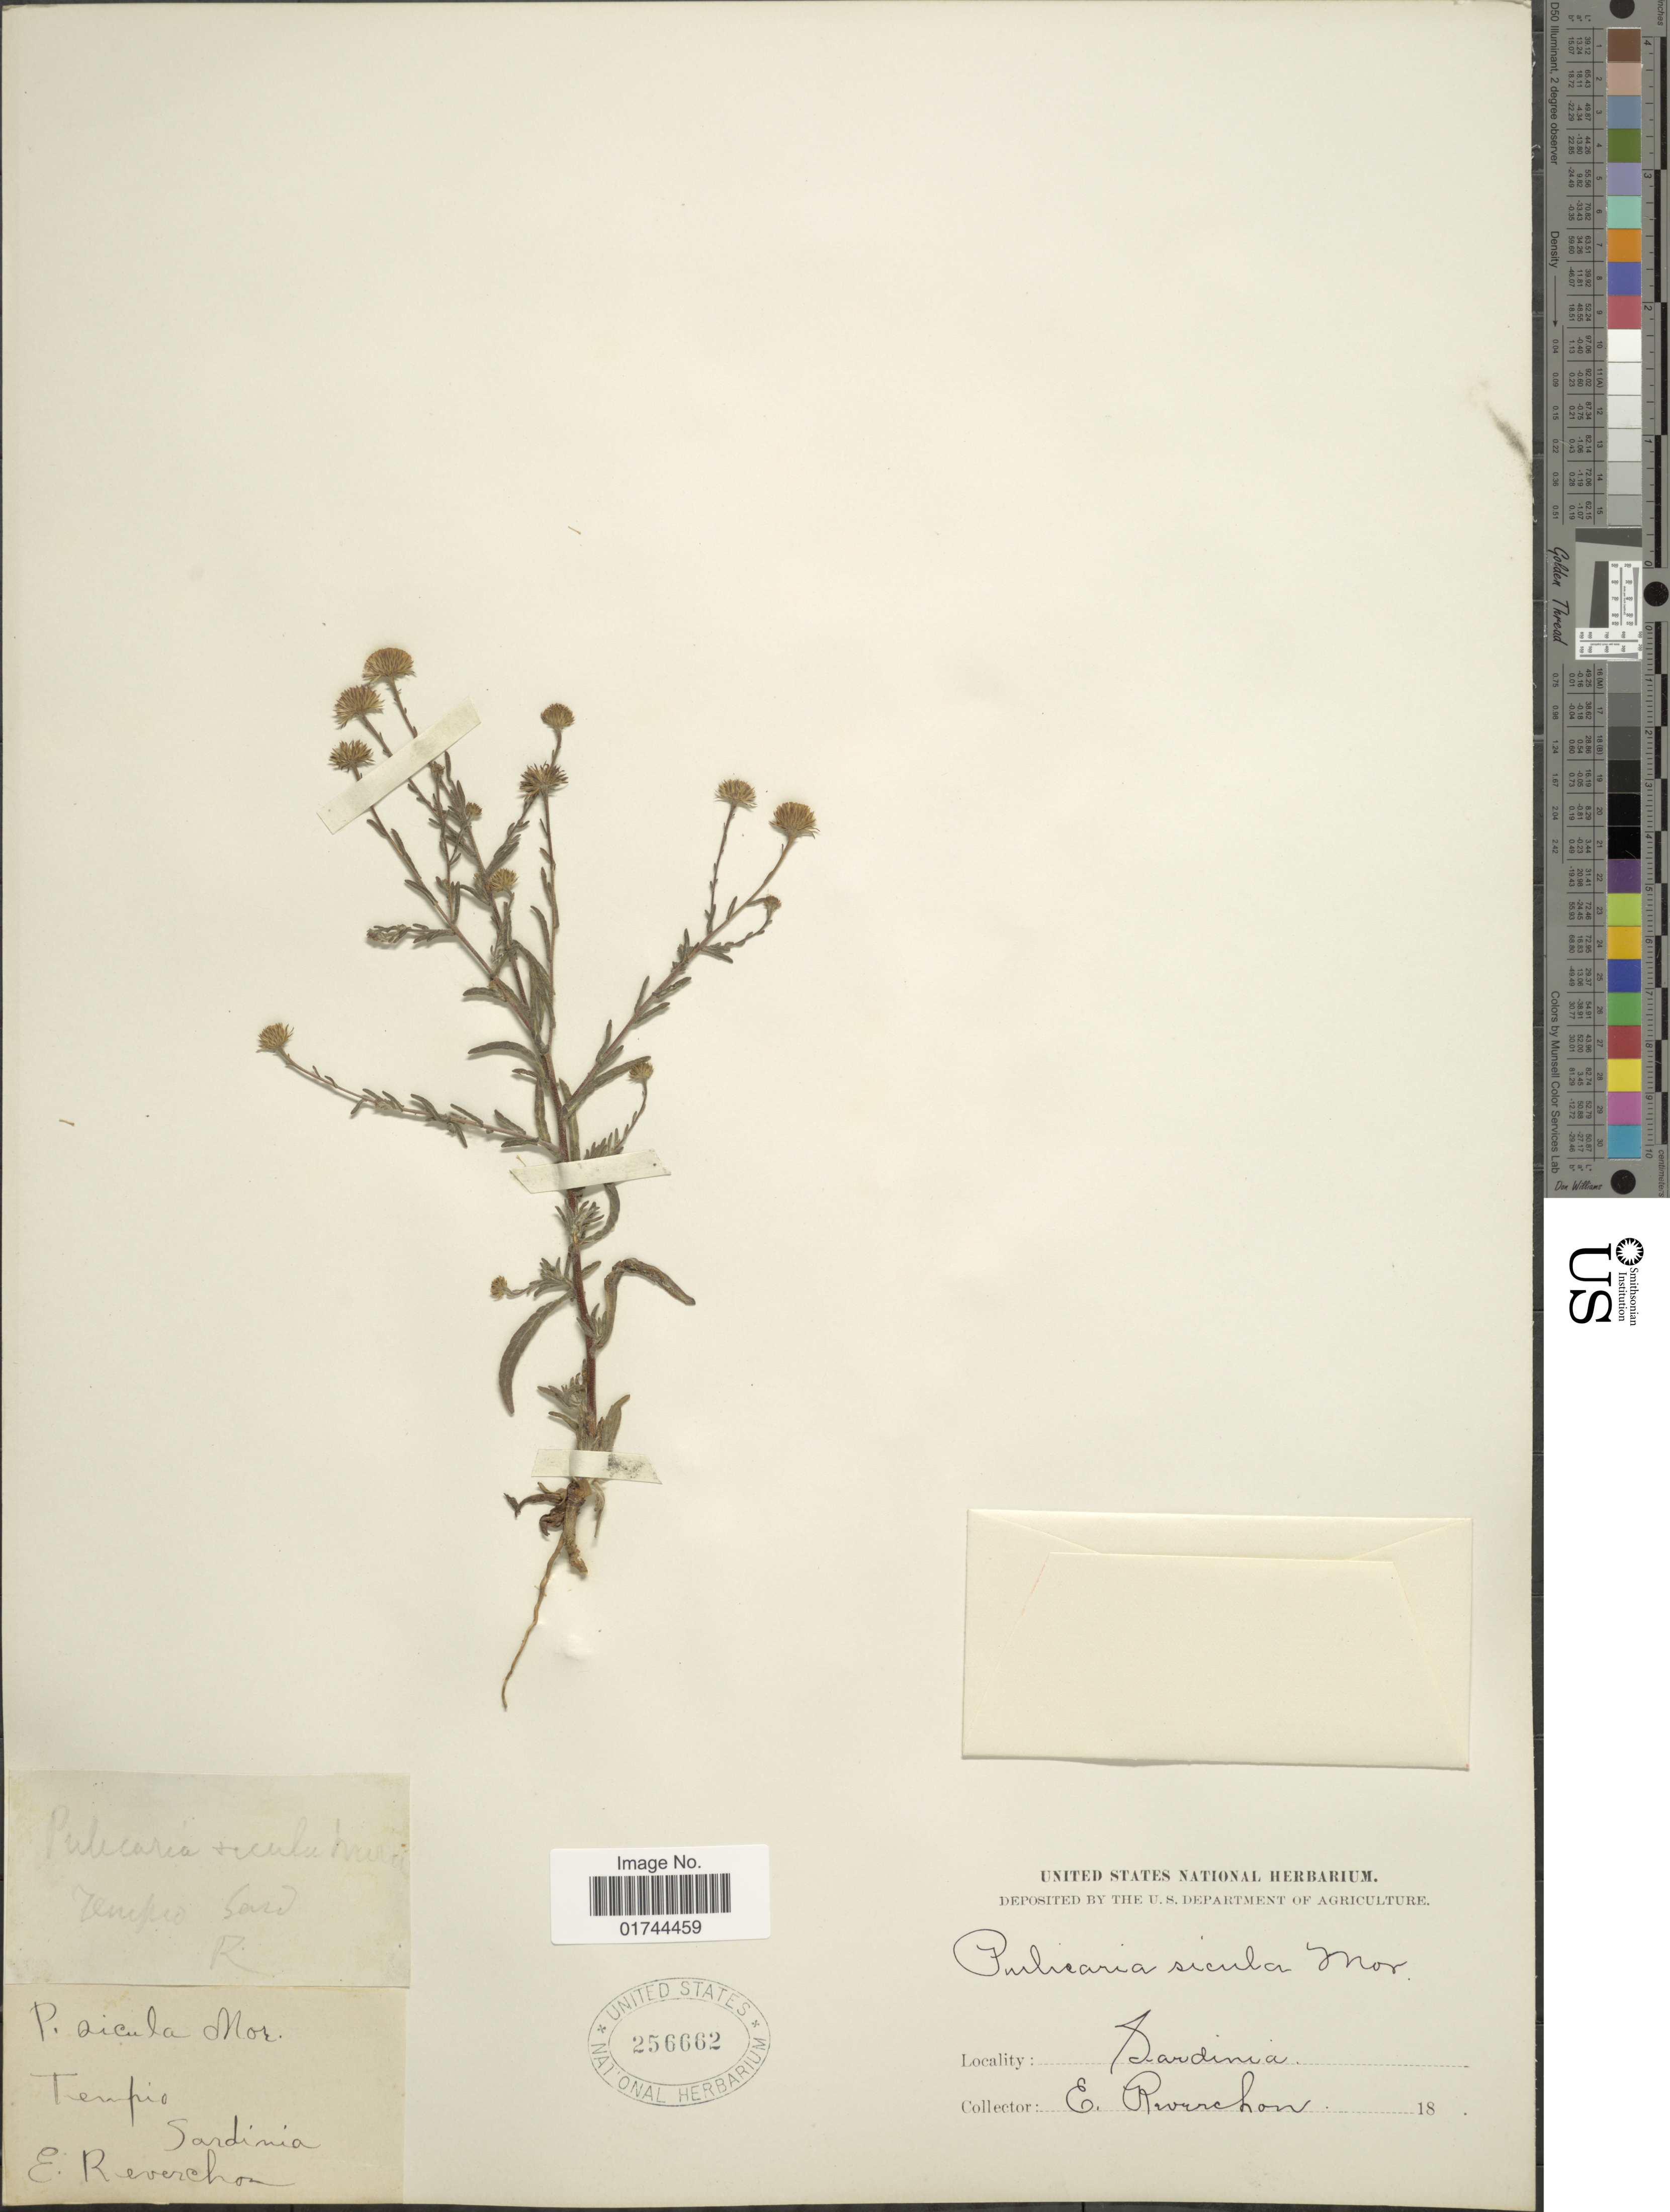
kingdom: Plantae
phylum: Tracheophyta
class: Magnoliopsida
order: Asterales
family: Asteraceae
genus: Pulicaria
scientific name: Pulicaria sicula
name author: (L.) Moris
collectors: E. Reverchon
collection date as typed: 18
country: Italy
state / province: Sardegna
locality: Sardinia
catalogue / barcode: US 256662